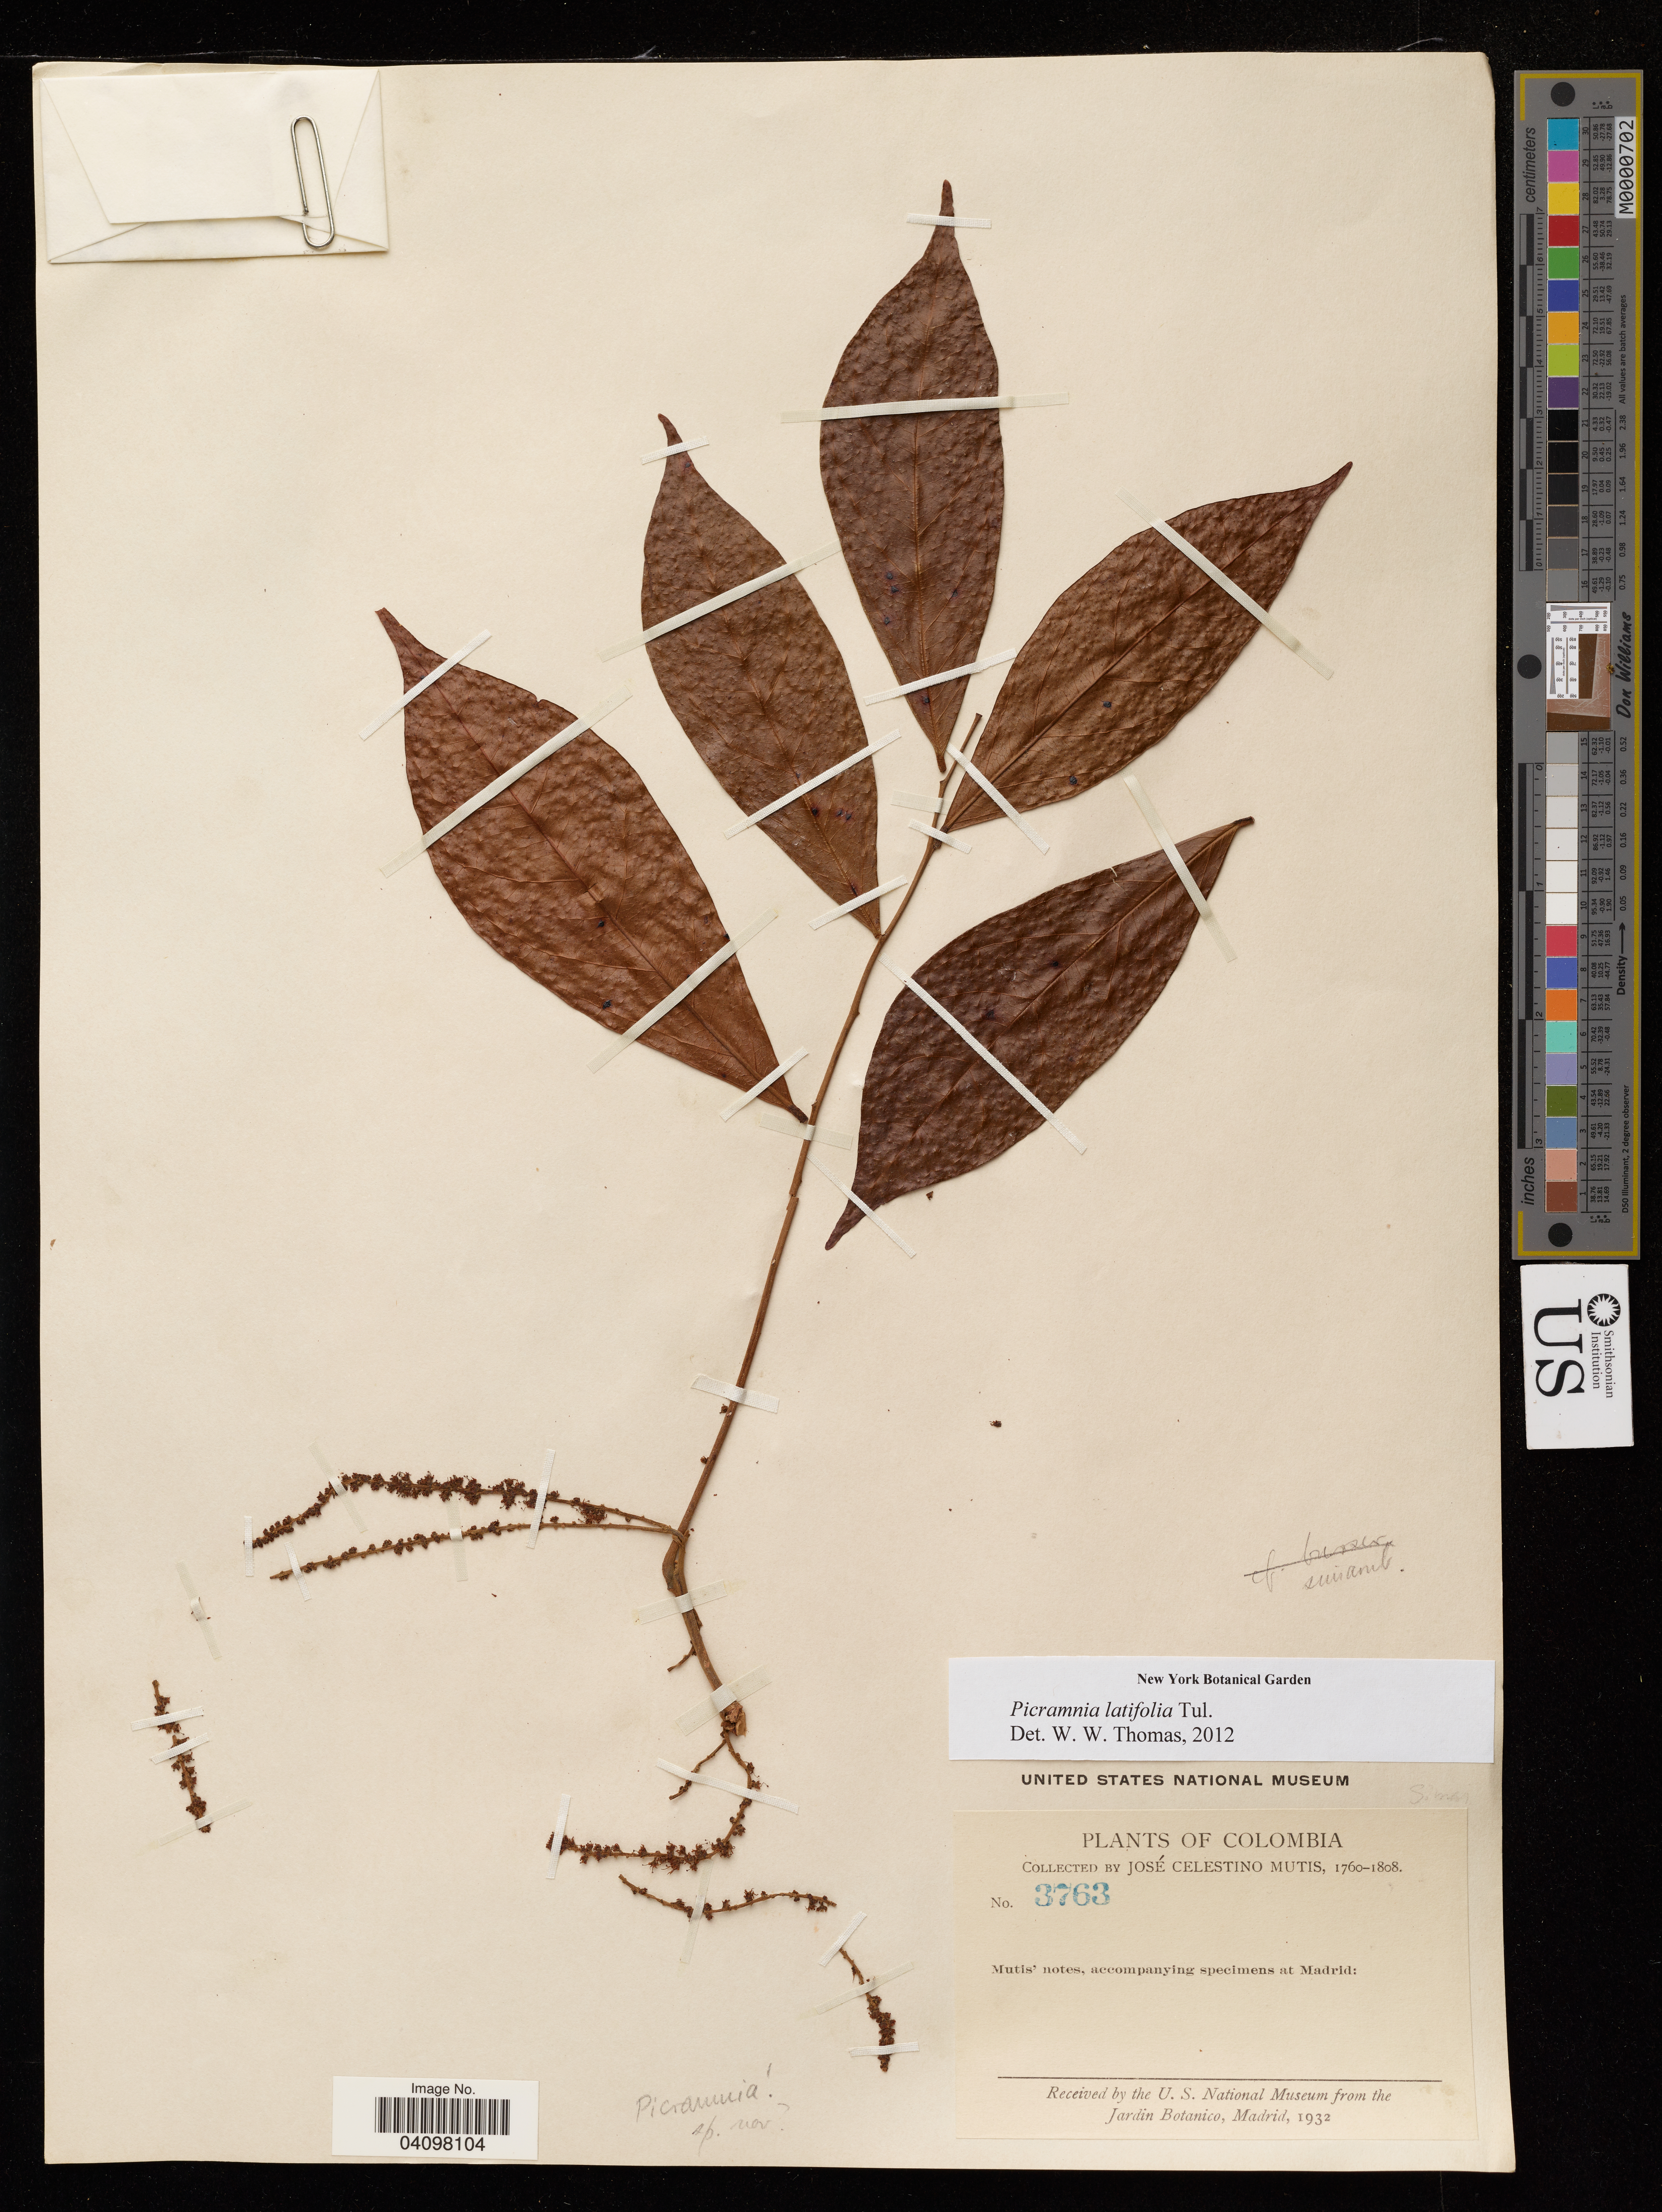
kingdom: Plantae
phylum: Tracheophyta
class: Magnoliopsida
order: Picramniales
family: Picramniaceae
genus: Picramnia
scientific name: Picramnia latifolia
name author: Tul.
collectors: J. Mutis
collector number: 3763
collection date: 1760/1808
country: Colombia